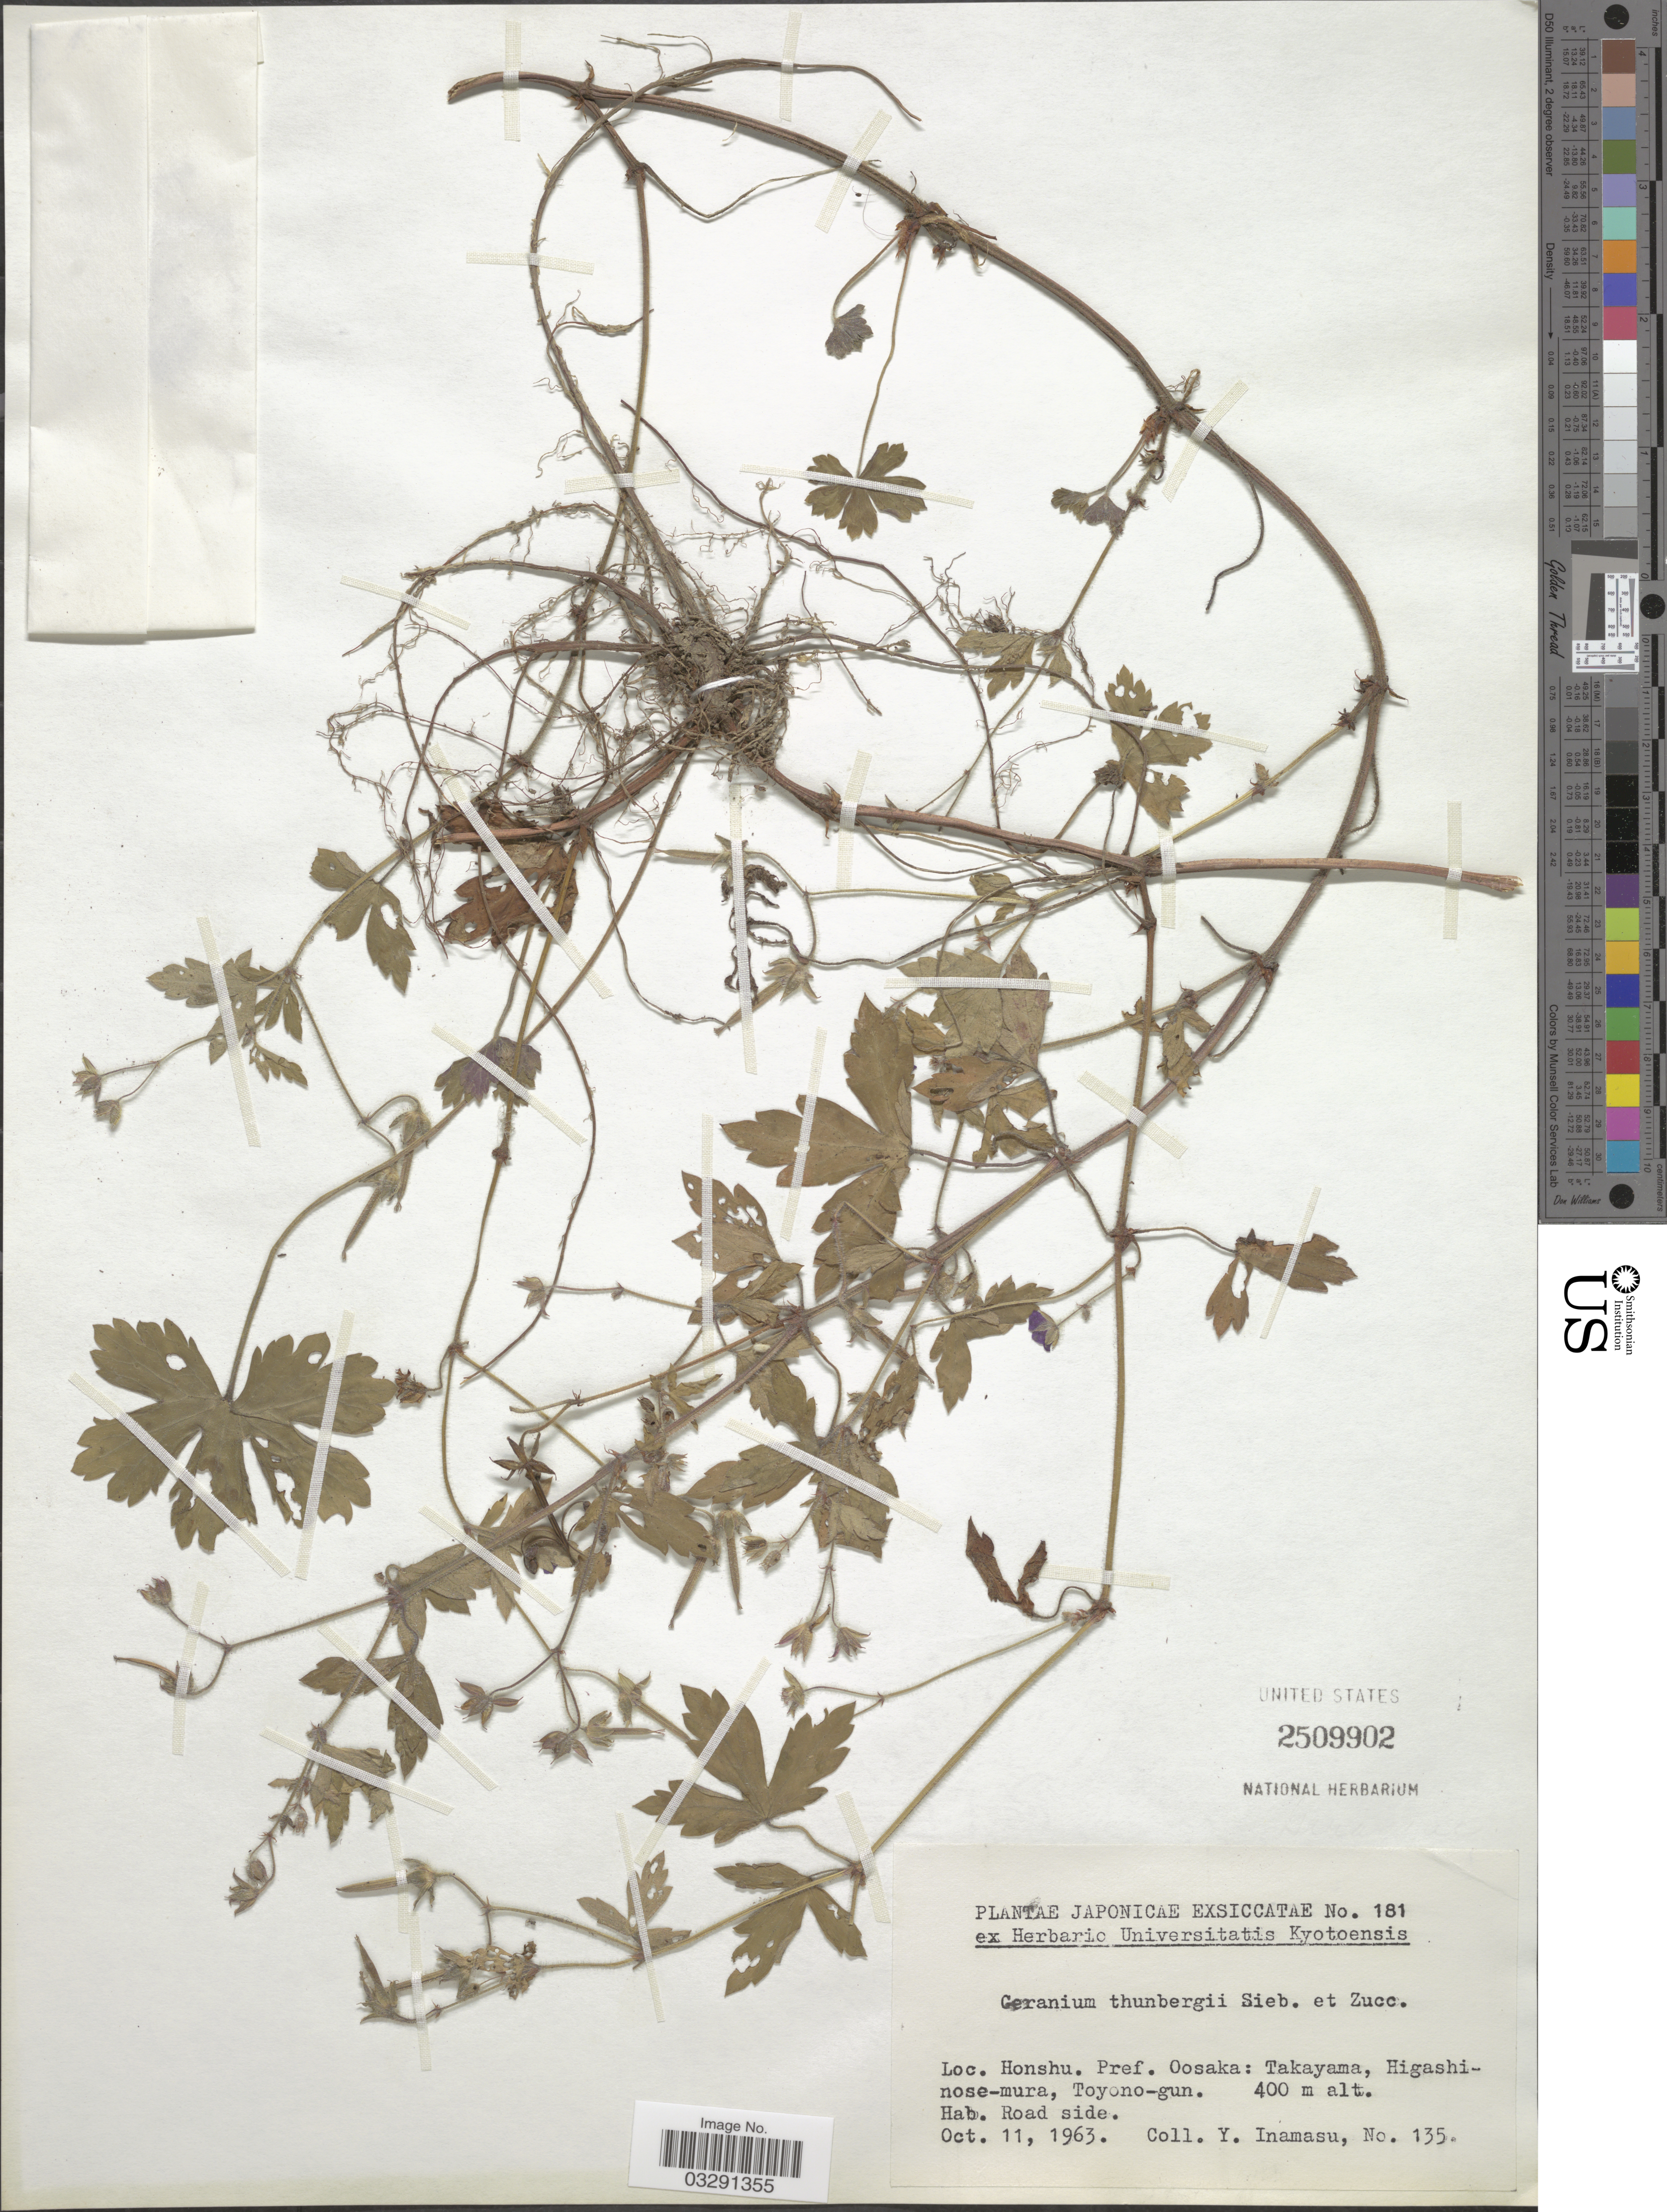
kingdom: Plantae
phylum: Tracheophyta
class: Magnoliopsida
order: Geraniales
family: Geraniaceae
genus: Geranium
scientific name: Geranium thunbergii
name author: Siebold ex Lindl. & Paxton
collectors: Y. Inamasu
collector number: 135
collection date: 1963-10-11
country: Japan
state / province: Osaka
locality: Honshu. Pref. Oosaka: Takayama, Higashinose-mura, Toyono-gun.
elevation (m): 400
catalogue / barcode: US 2509902